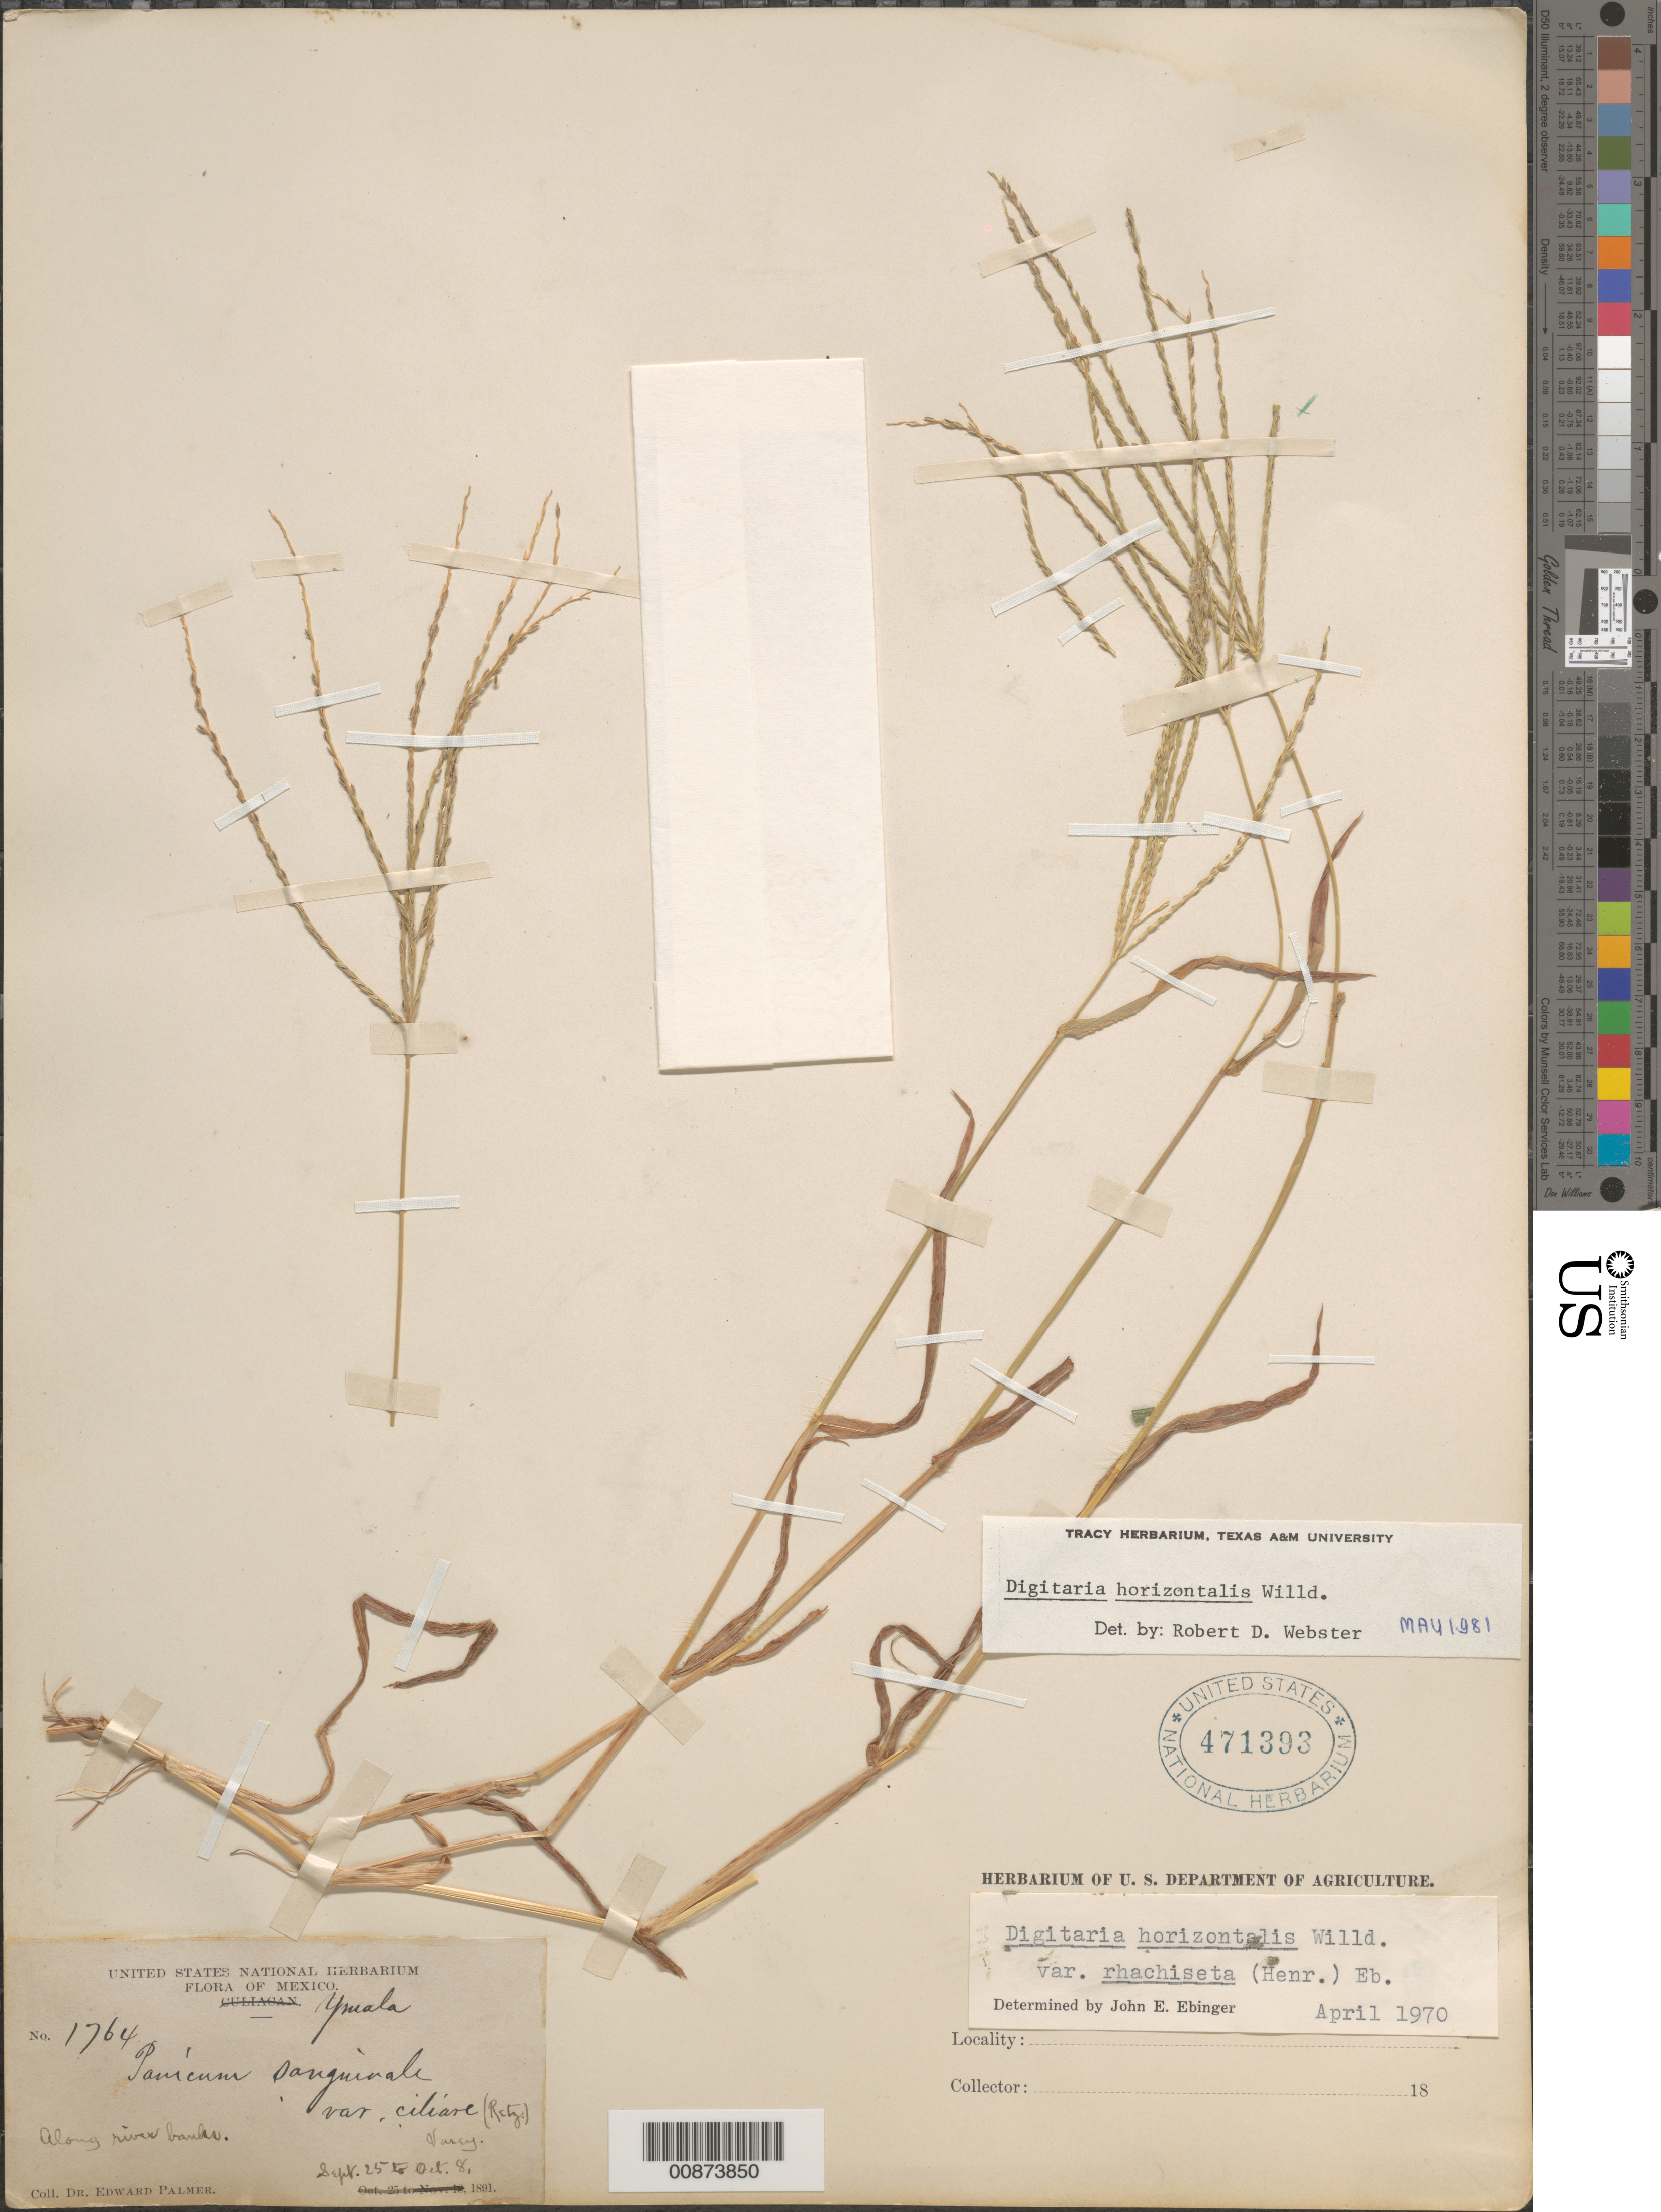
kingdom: Plantae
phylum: Tracheophyta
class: Liliopsida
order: Poales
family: Poaceae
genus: Digitaria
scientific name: Digitaria horizontalis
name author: Willd.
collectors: E. Palmer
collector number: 1764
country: Mexico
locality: Ymala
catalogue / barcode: US 471393